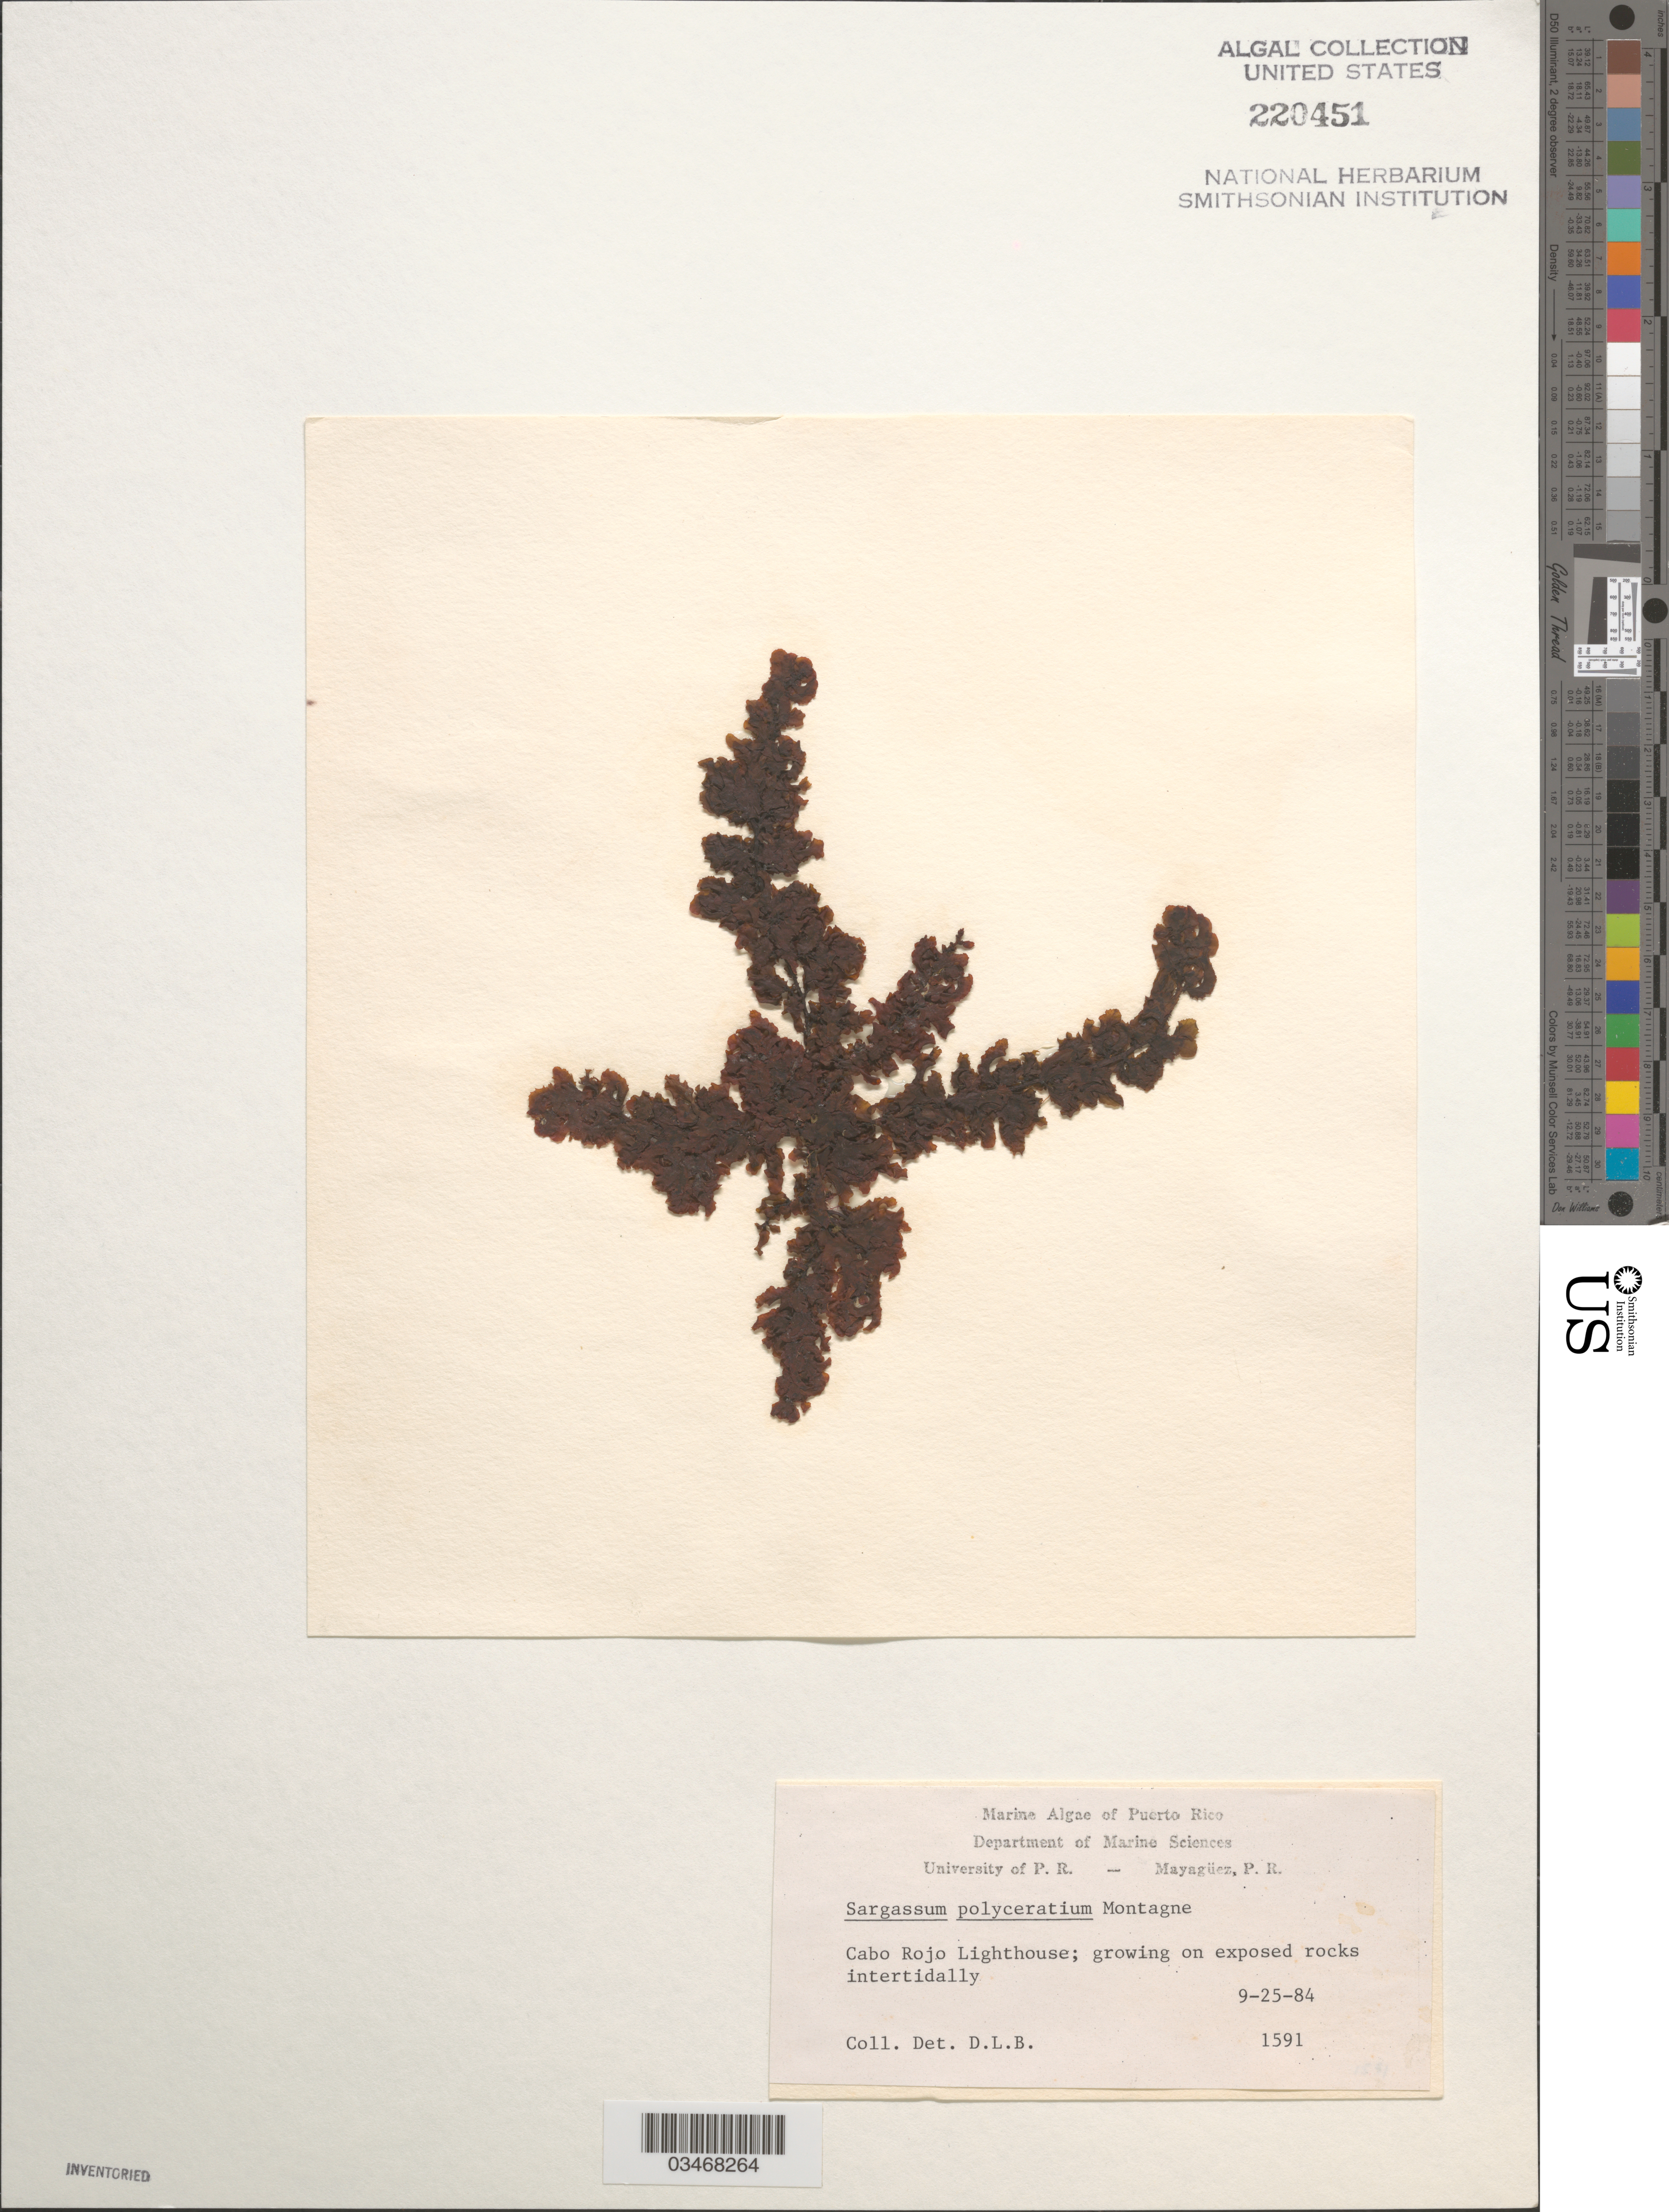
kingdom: Chromista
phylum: Ochrophyta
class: Phaeophyceae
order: Fucales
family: Sargassaceae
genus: Sargassum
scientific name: Sargassum polyceratium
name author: Mont.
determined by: Ballantine, D. L.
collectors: D.L. Ballantine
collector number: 1591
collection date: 1984-09-25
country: Puerto Rico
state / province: Cabo Rojo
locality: Cabo Rojo Lighthouse; growing on exposed rocks.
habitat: Intertidally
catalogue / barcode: US 220451